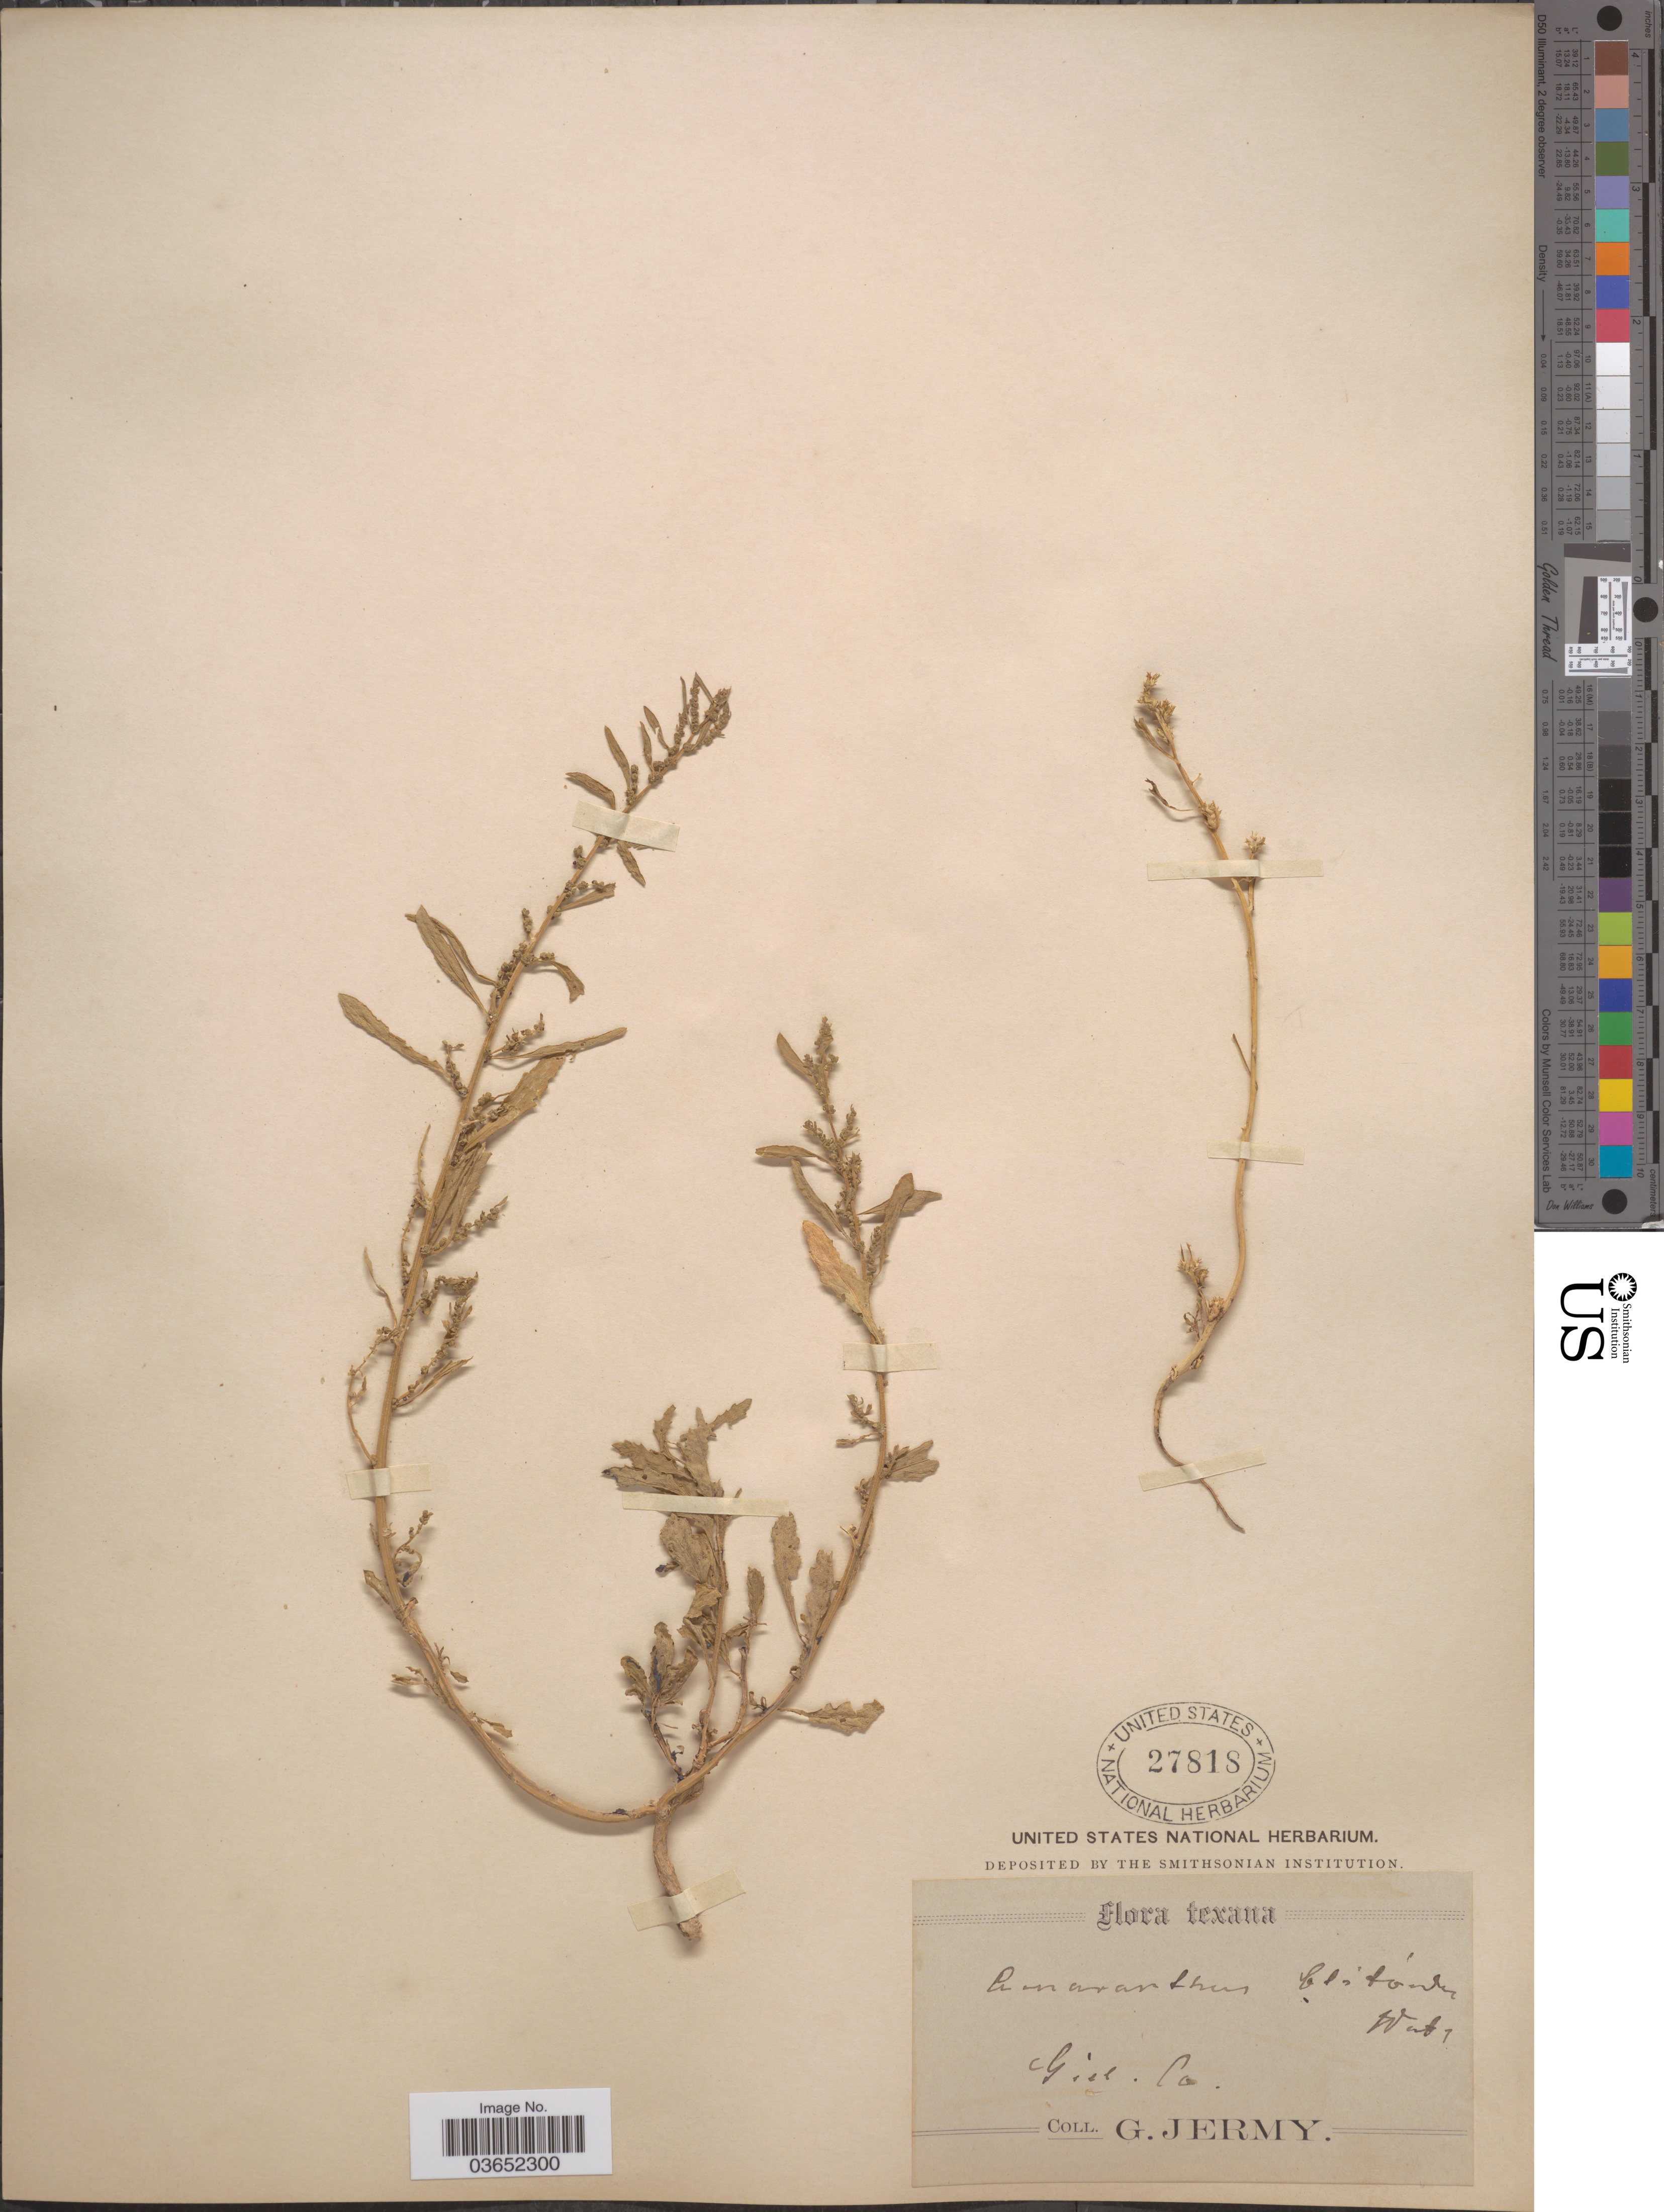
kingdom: Plantae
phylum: Tracheophyta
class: Magnoliopsida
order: Caryophyllales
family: Amaranthaceae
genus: Chenopodium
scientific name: Chenopodium ambrosioides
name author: L.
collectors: G. Jermy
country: United States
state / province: Texas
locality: Gill Co.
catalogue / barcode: US 27818